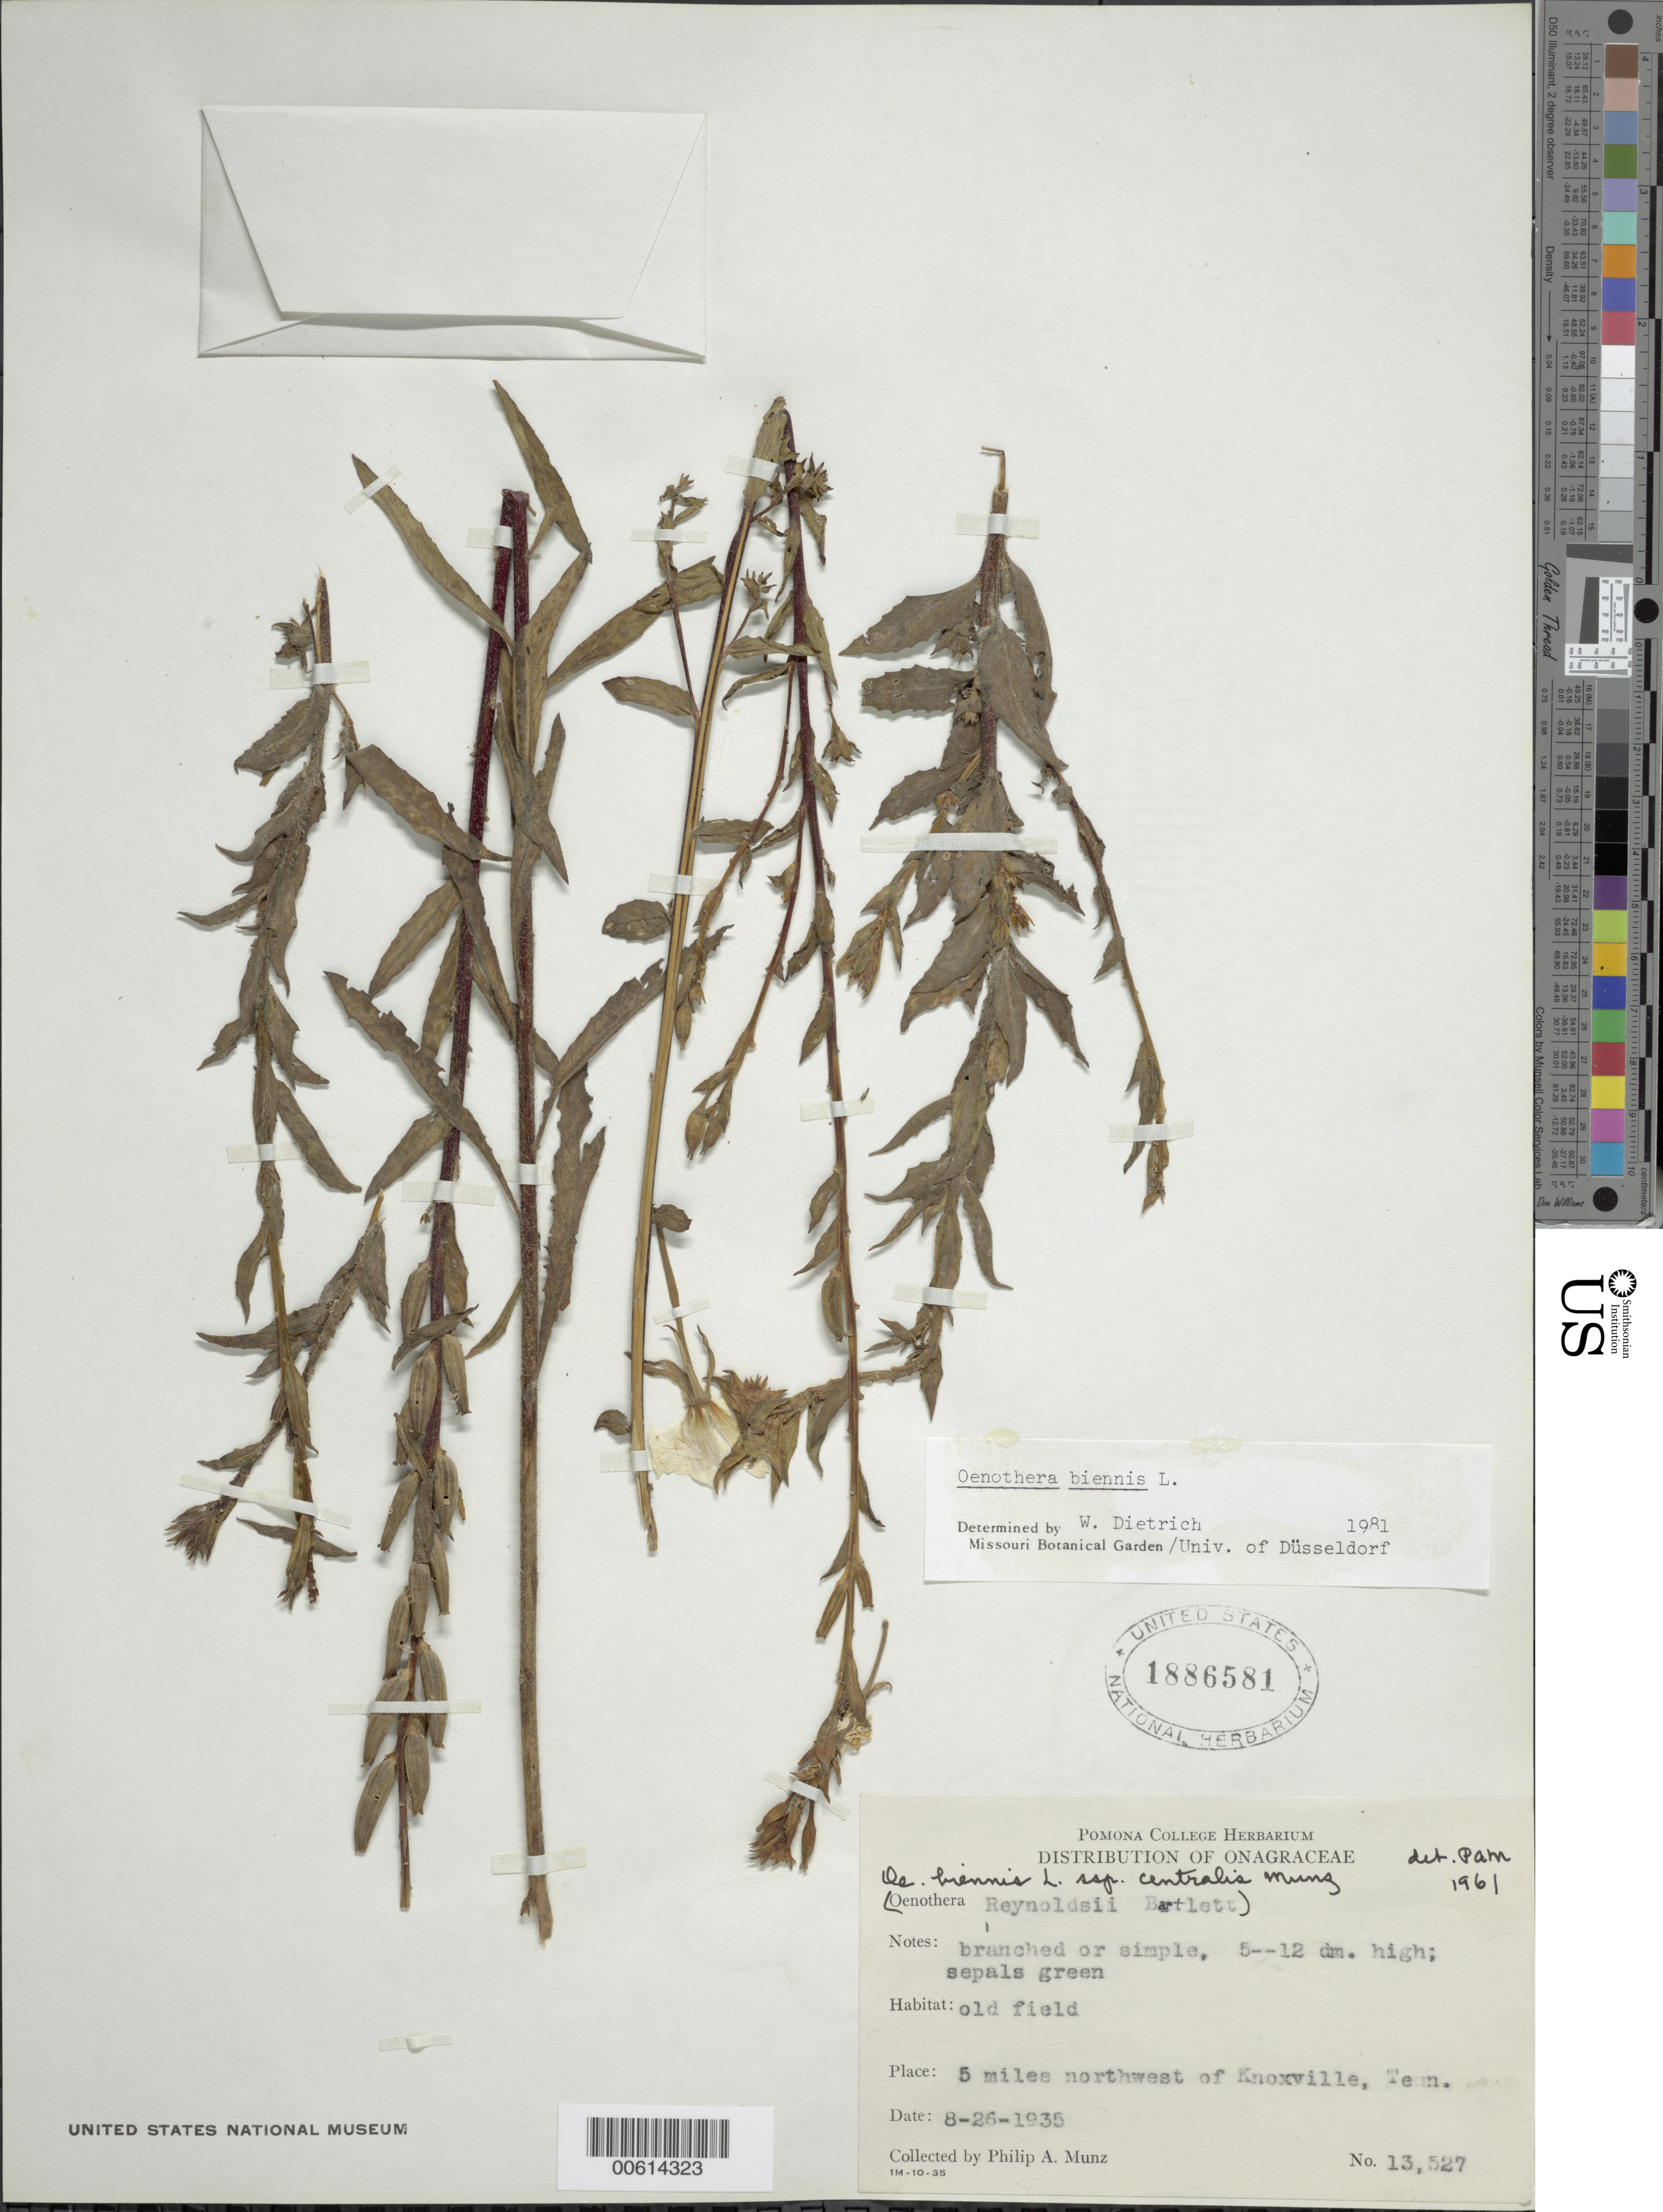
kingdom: Plantae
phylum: Tracheophyta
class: Magnoliopsida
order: Myrtales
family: Onagraceae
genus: Oenothera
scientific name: Oenothera biennis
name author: L.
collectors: P. A. Munz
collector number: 13527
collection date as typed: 26 Aug 1935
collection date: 1935-08-26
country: United States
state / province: Tennessee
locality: NW of Knoxville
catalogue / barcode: US 1886581